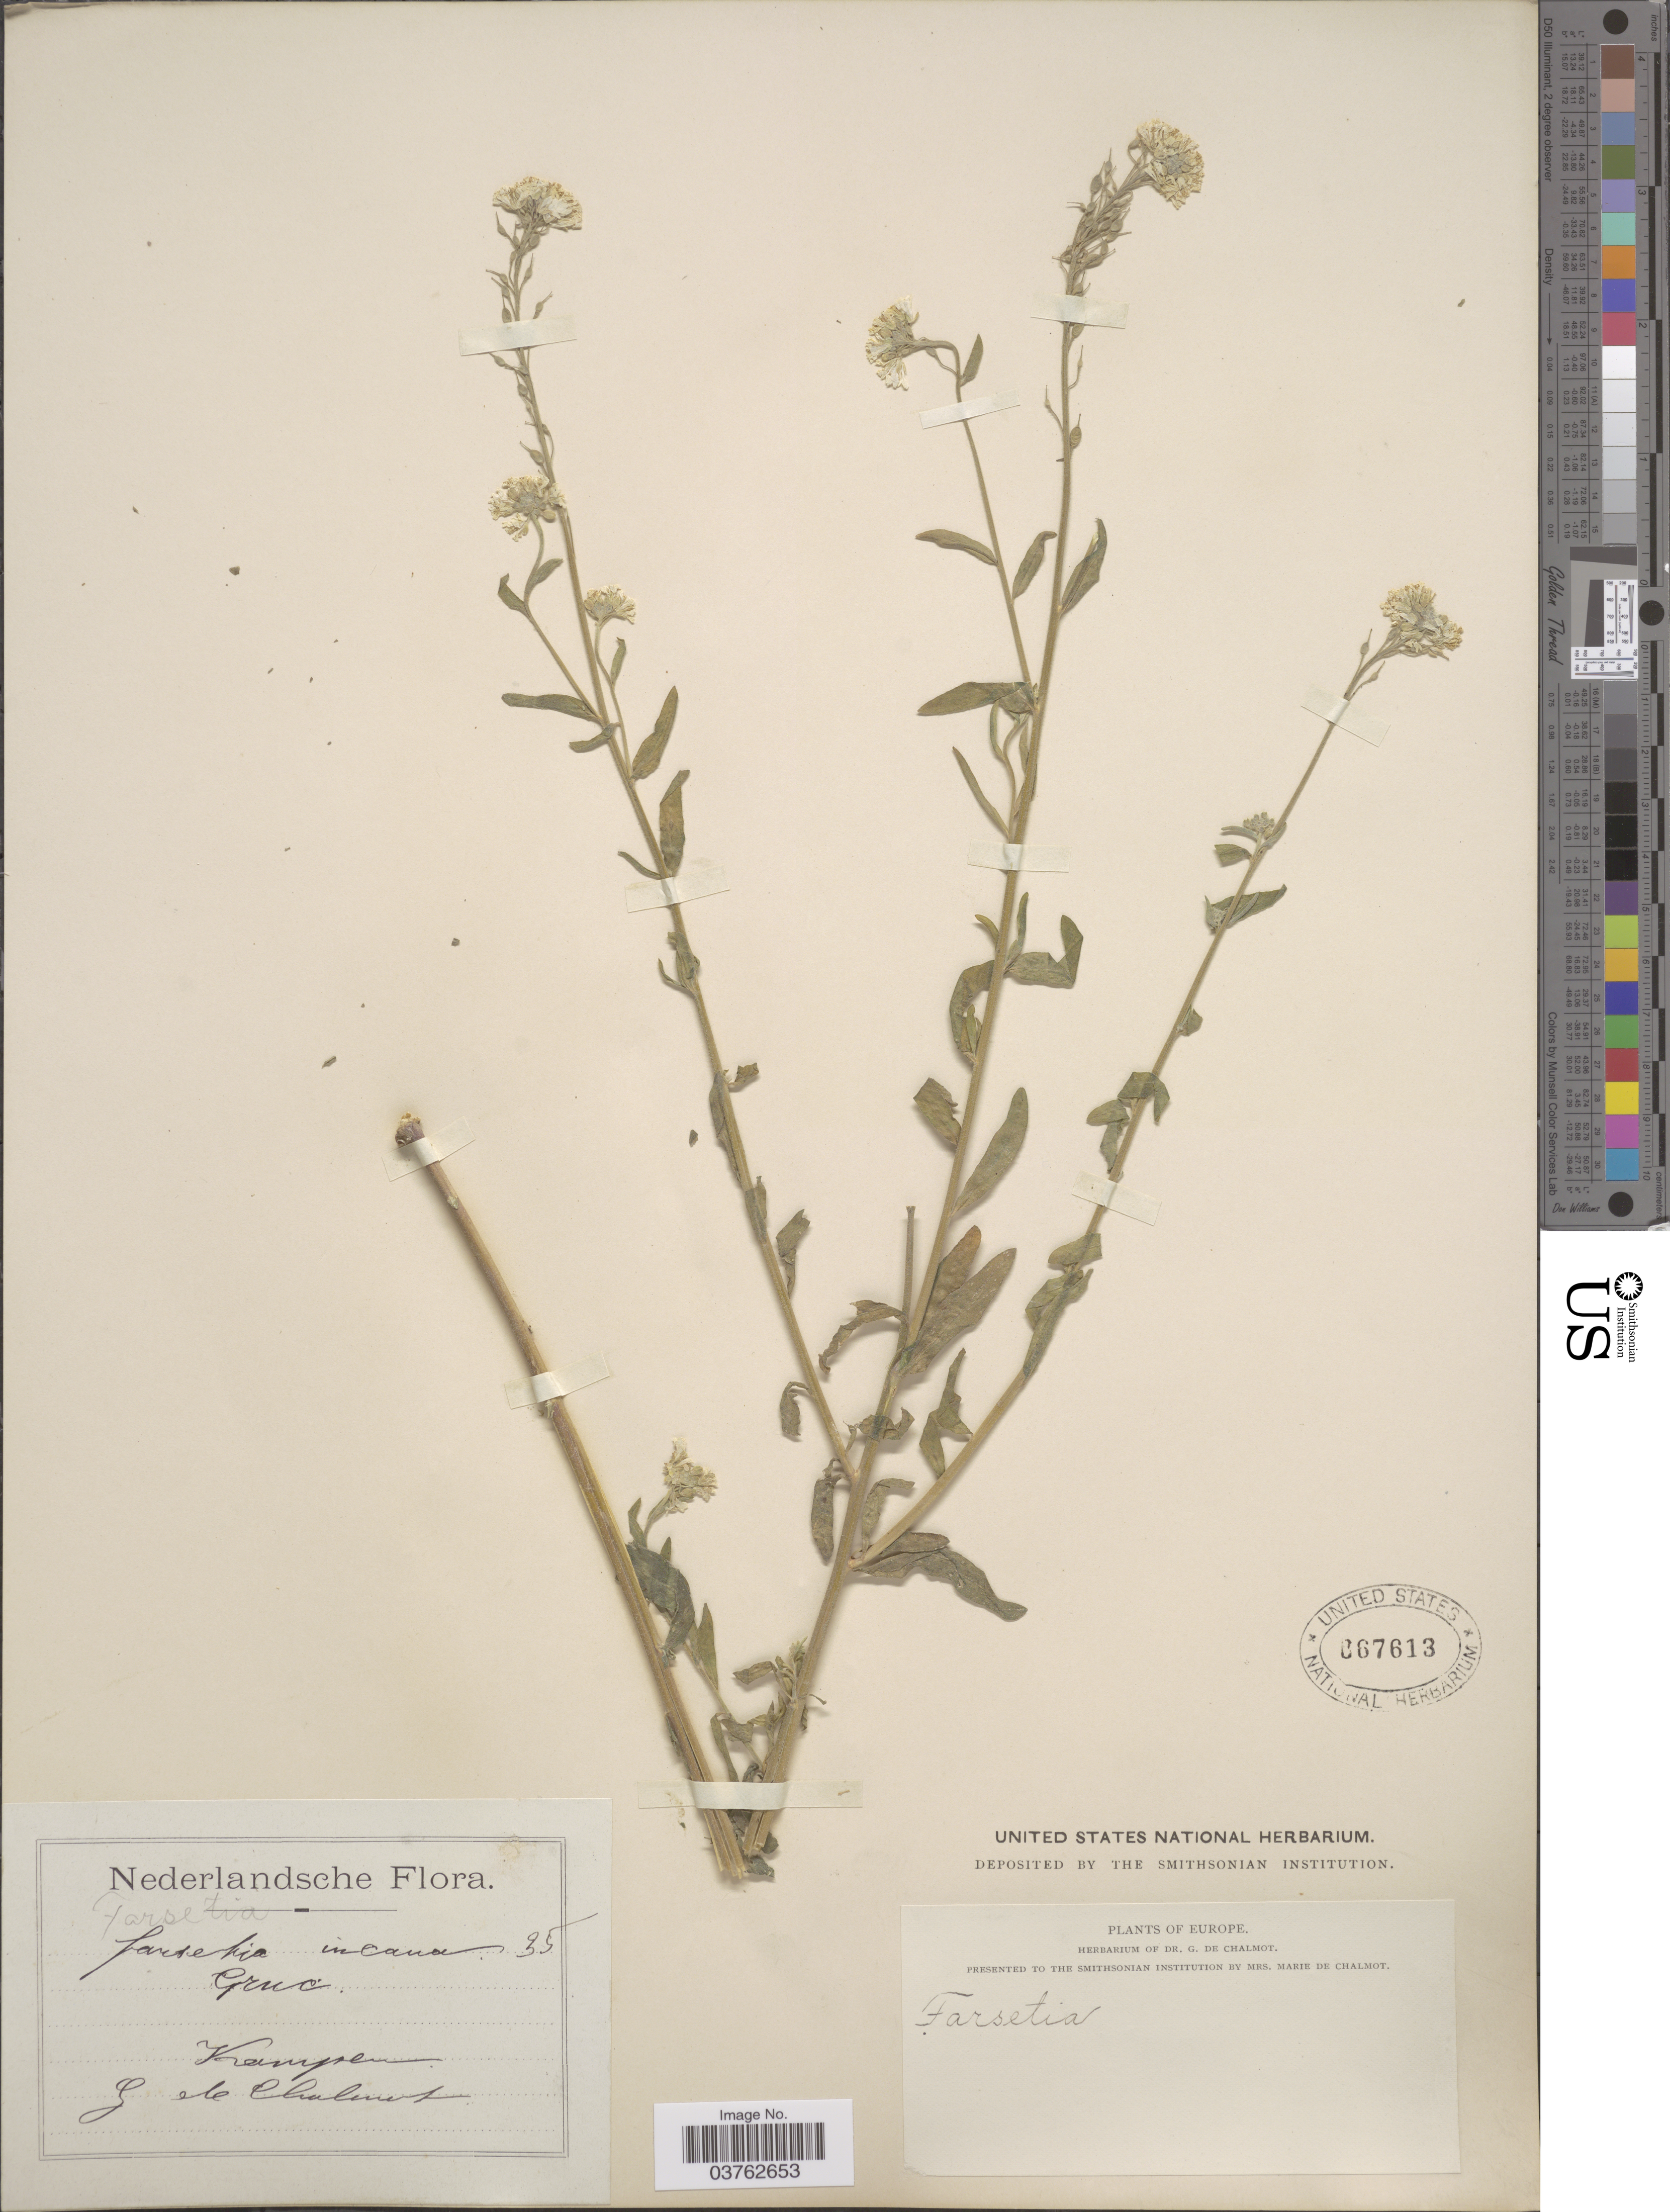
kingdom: Plantae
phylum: Tracheophyta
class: Magnoliopsida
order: Brassicales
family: Brassicaceae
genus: Berteroa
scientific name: Berteroa incana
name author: (L.) DC.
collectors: G. de Chalmot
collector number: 35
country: Netherlands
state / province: Overijssel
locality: Kampen.